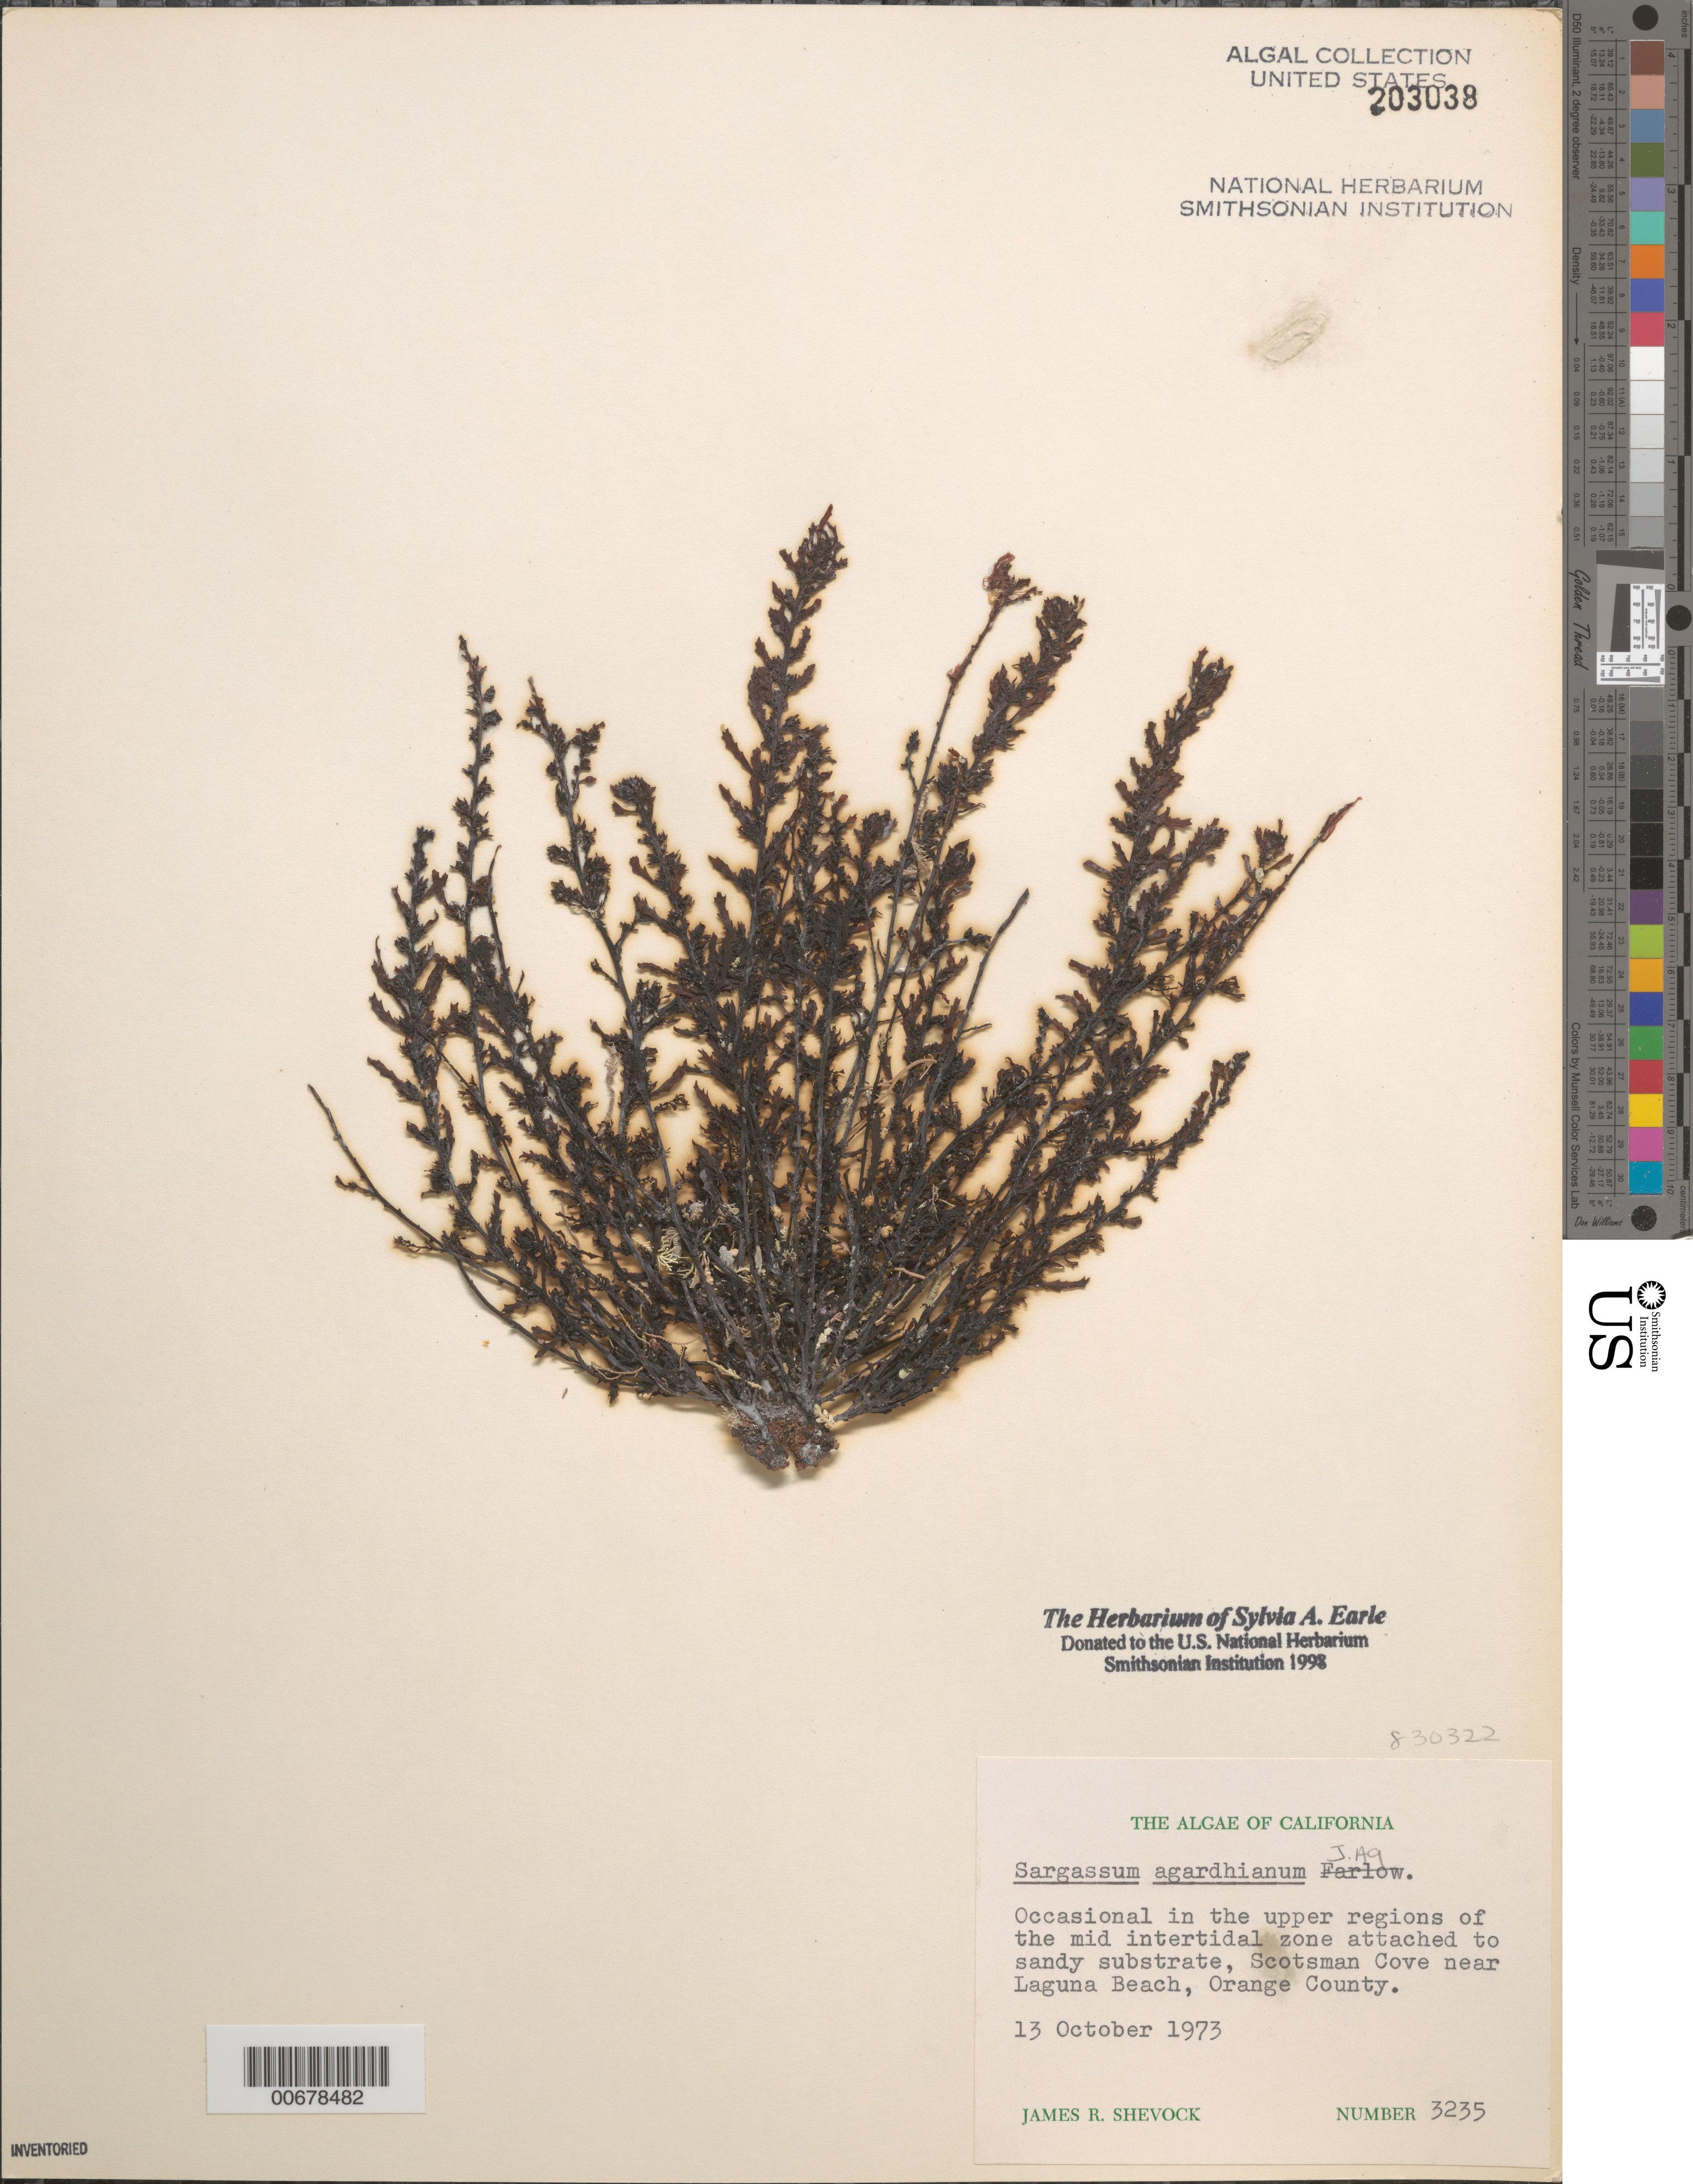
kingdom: Chromista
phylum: Ochrophyta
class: Phaeophyceae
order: Fucales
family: Sargassaceae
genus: Sargassum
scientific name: Sargassum agardhianum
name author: Farl. in J. Agardh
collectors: J. R. Shevock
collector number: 3235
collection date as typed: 13 Oct 1973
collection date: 1973-10-13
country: United States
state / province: California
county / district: Orange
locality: Scotsman Cove, near Laguna Beach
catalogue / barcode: US 203038